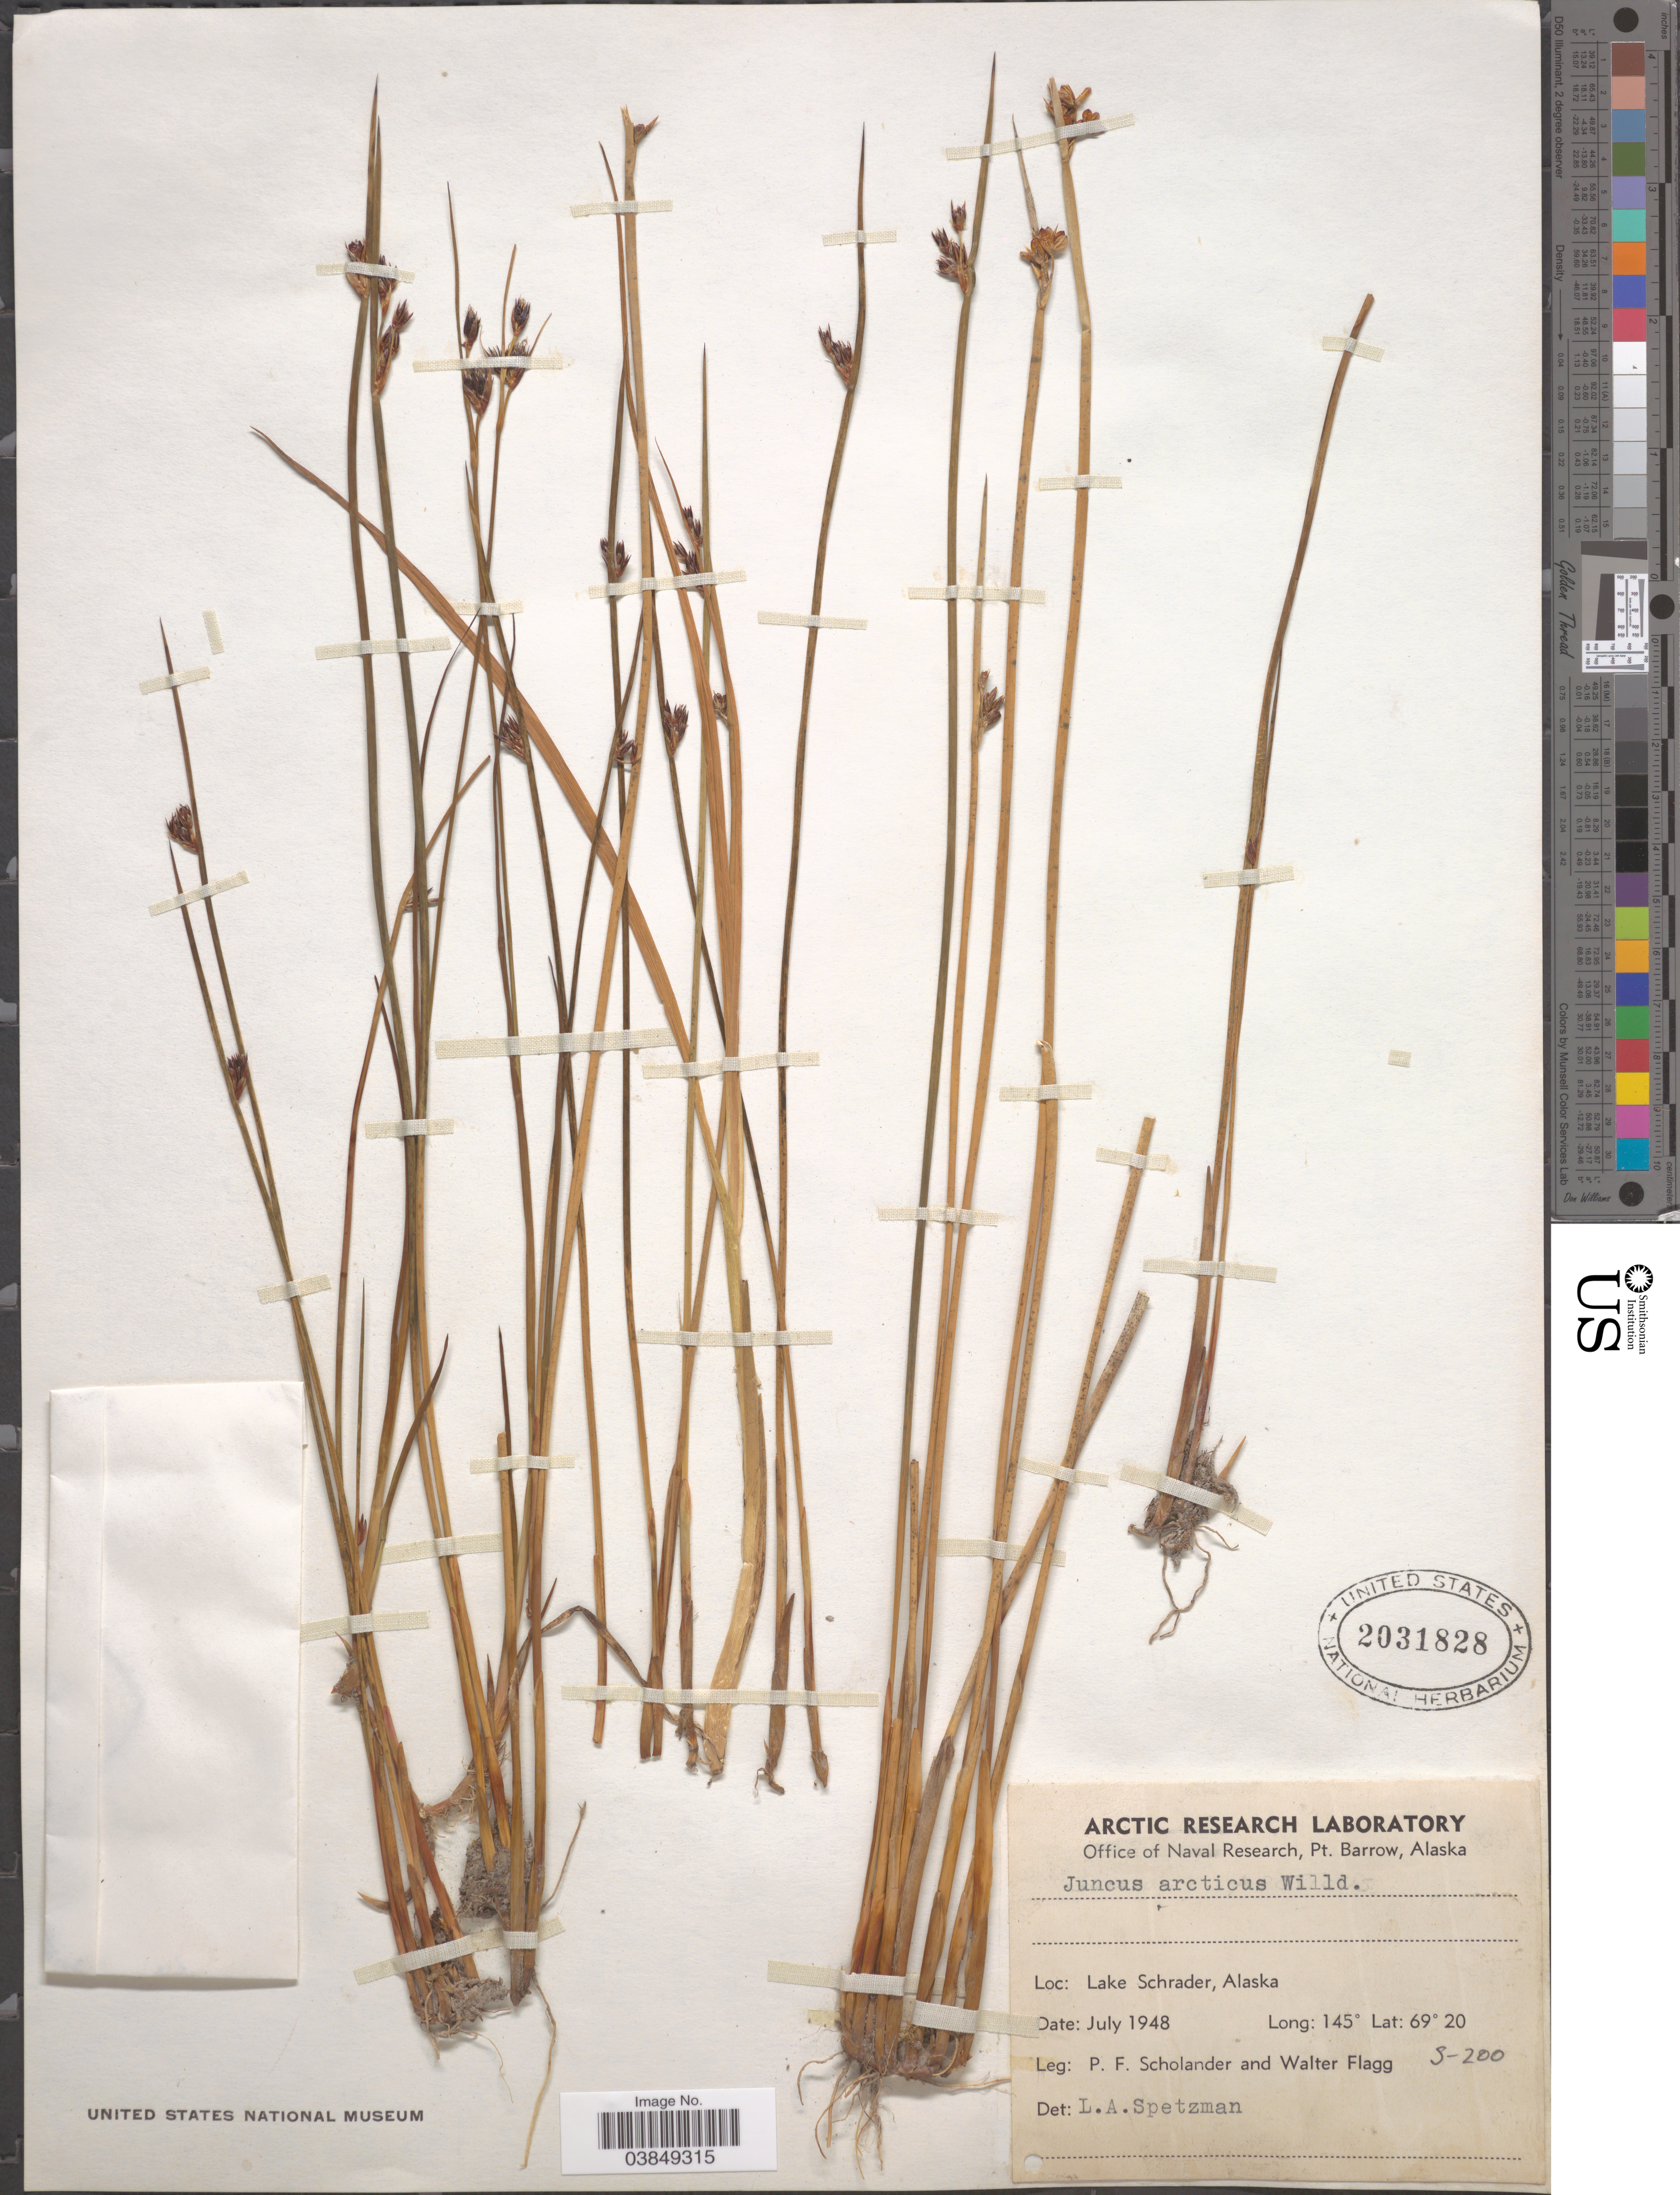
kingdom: Plantae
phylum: Tracheophyta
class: Liliopsida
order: Poales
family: Juncaceae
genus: Juncus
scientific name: Juncus arcticus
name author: Willd.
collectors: P. Scholander & W. Flagg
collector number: S-200*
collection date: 1948-07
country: United States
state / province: Alaska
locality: Lake Schrader.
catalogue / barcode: US 2031828